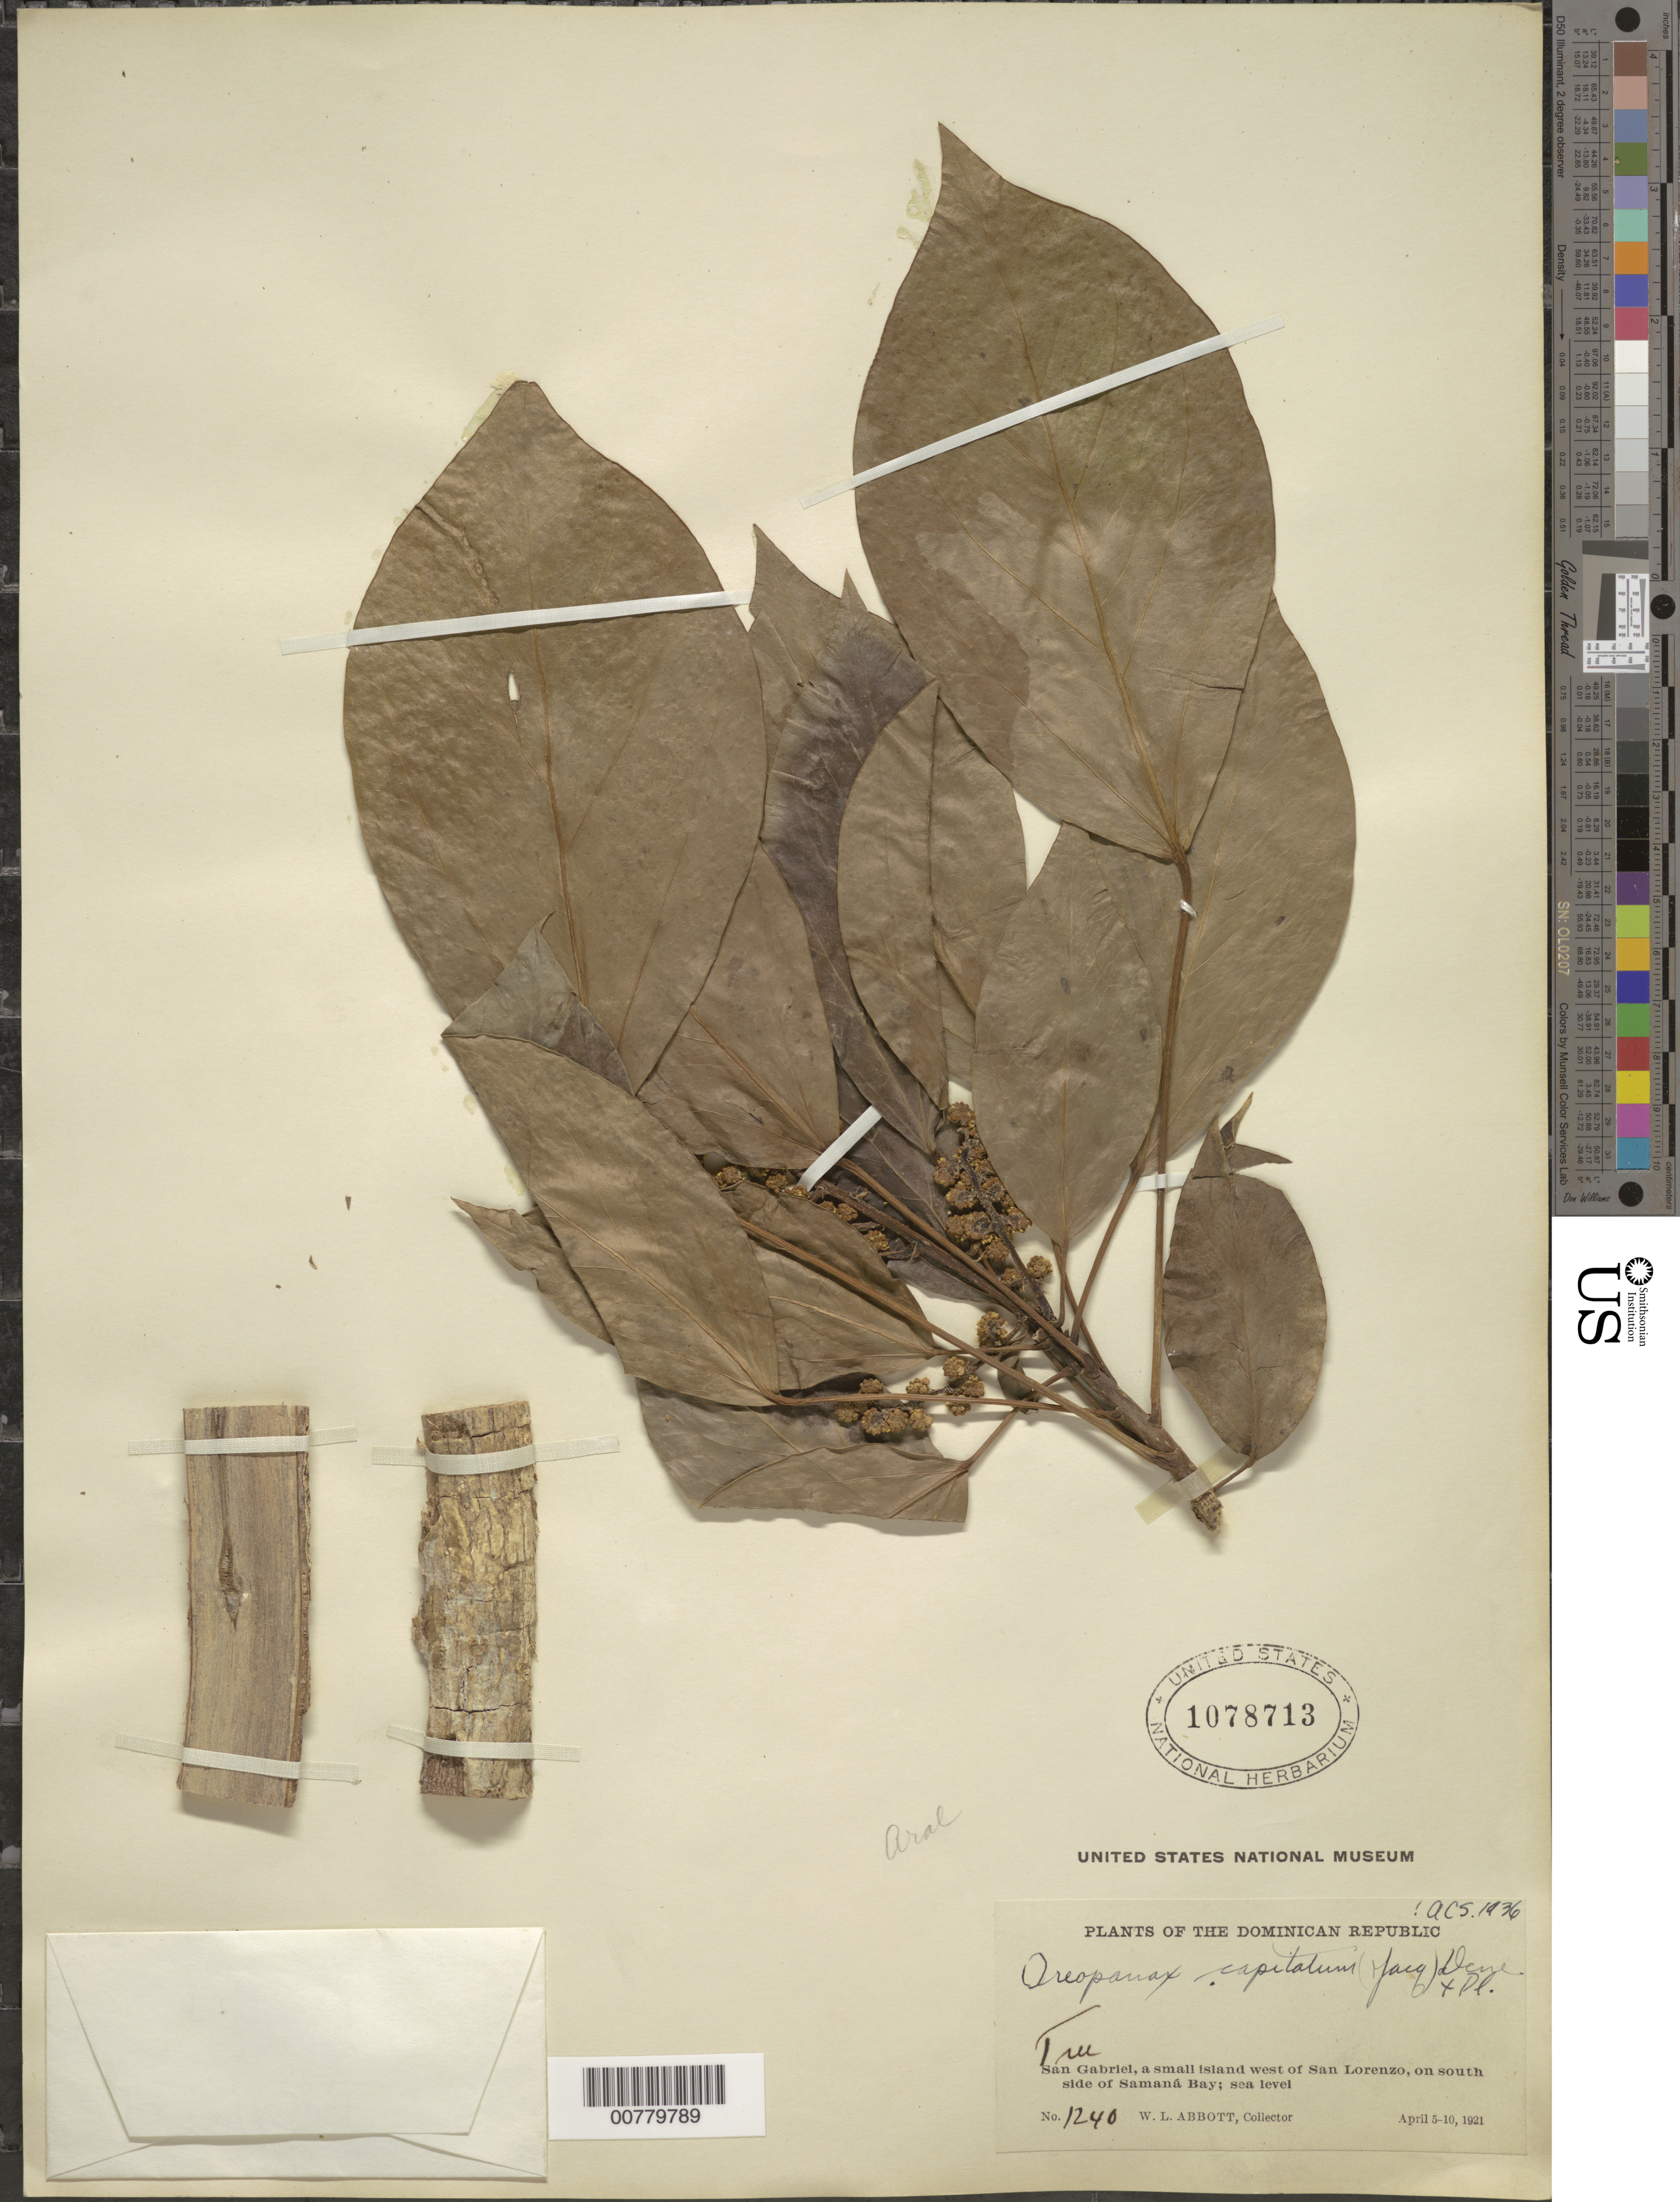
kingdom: Plantae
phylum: Tracheophyta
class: Magnoliopsida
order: Apiales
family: Araliaceae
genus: Oreopanax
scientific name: Oreopanax capitatus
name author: (Jacq.) Decne. & Planch.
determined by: Smith, A. C.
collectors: W. L. Abbott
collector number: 1240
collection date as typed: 05 Apr 1921 to 10 Apr 1921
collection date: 1921-04-05/1921-04-10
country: Dominican Republic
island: Hispaniola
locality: San Gabriel, a small island west of San Lorenzo, on south side of Samaná Bay.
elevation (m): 0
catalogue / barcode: US 1078713